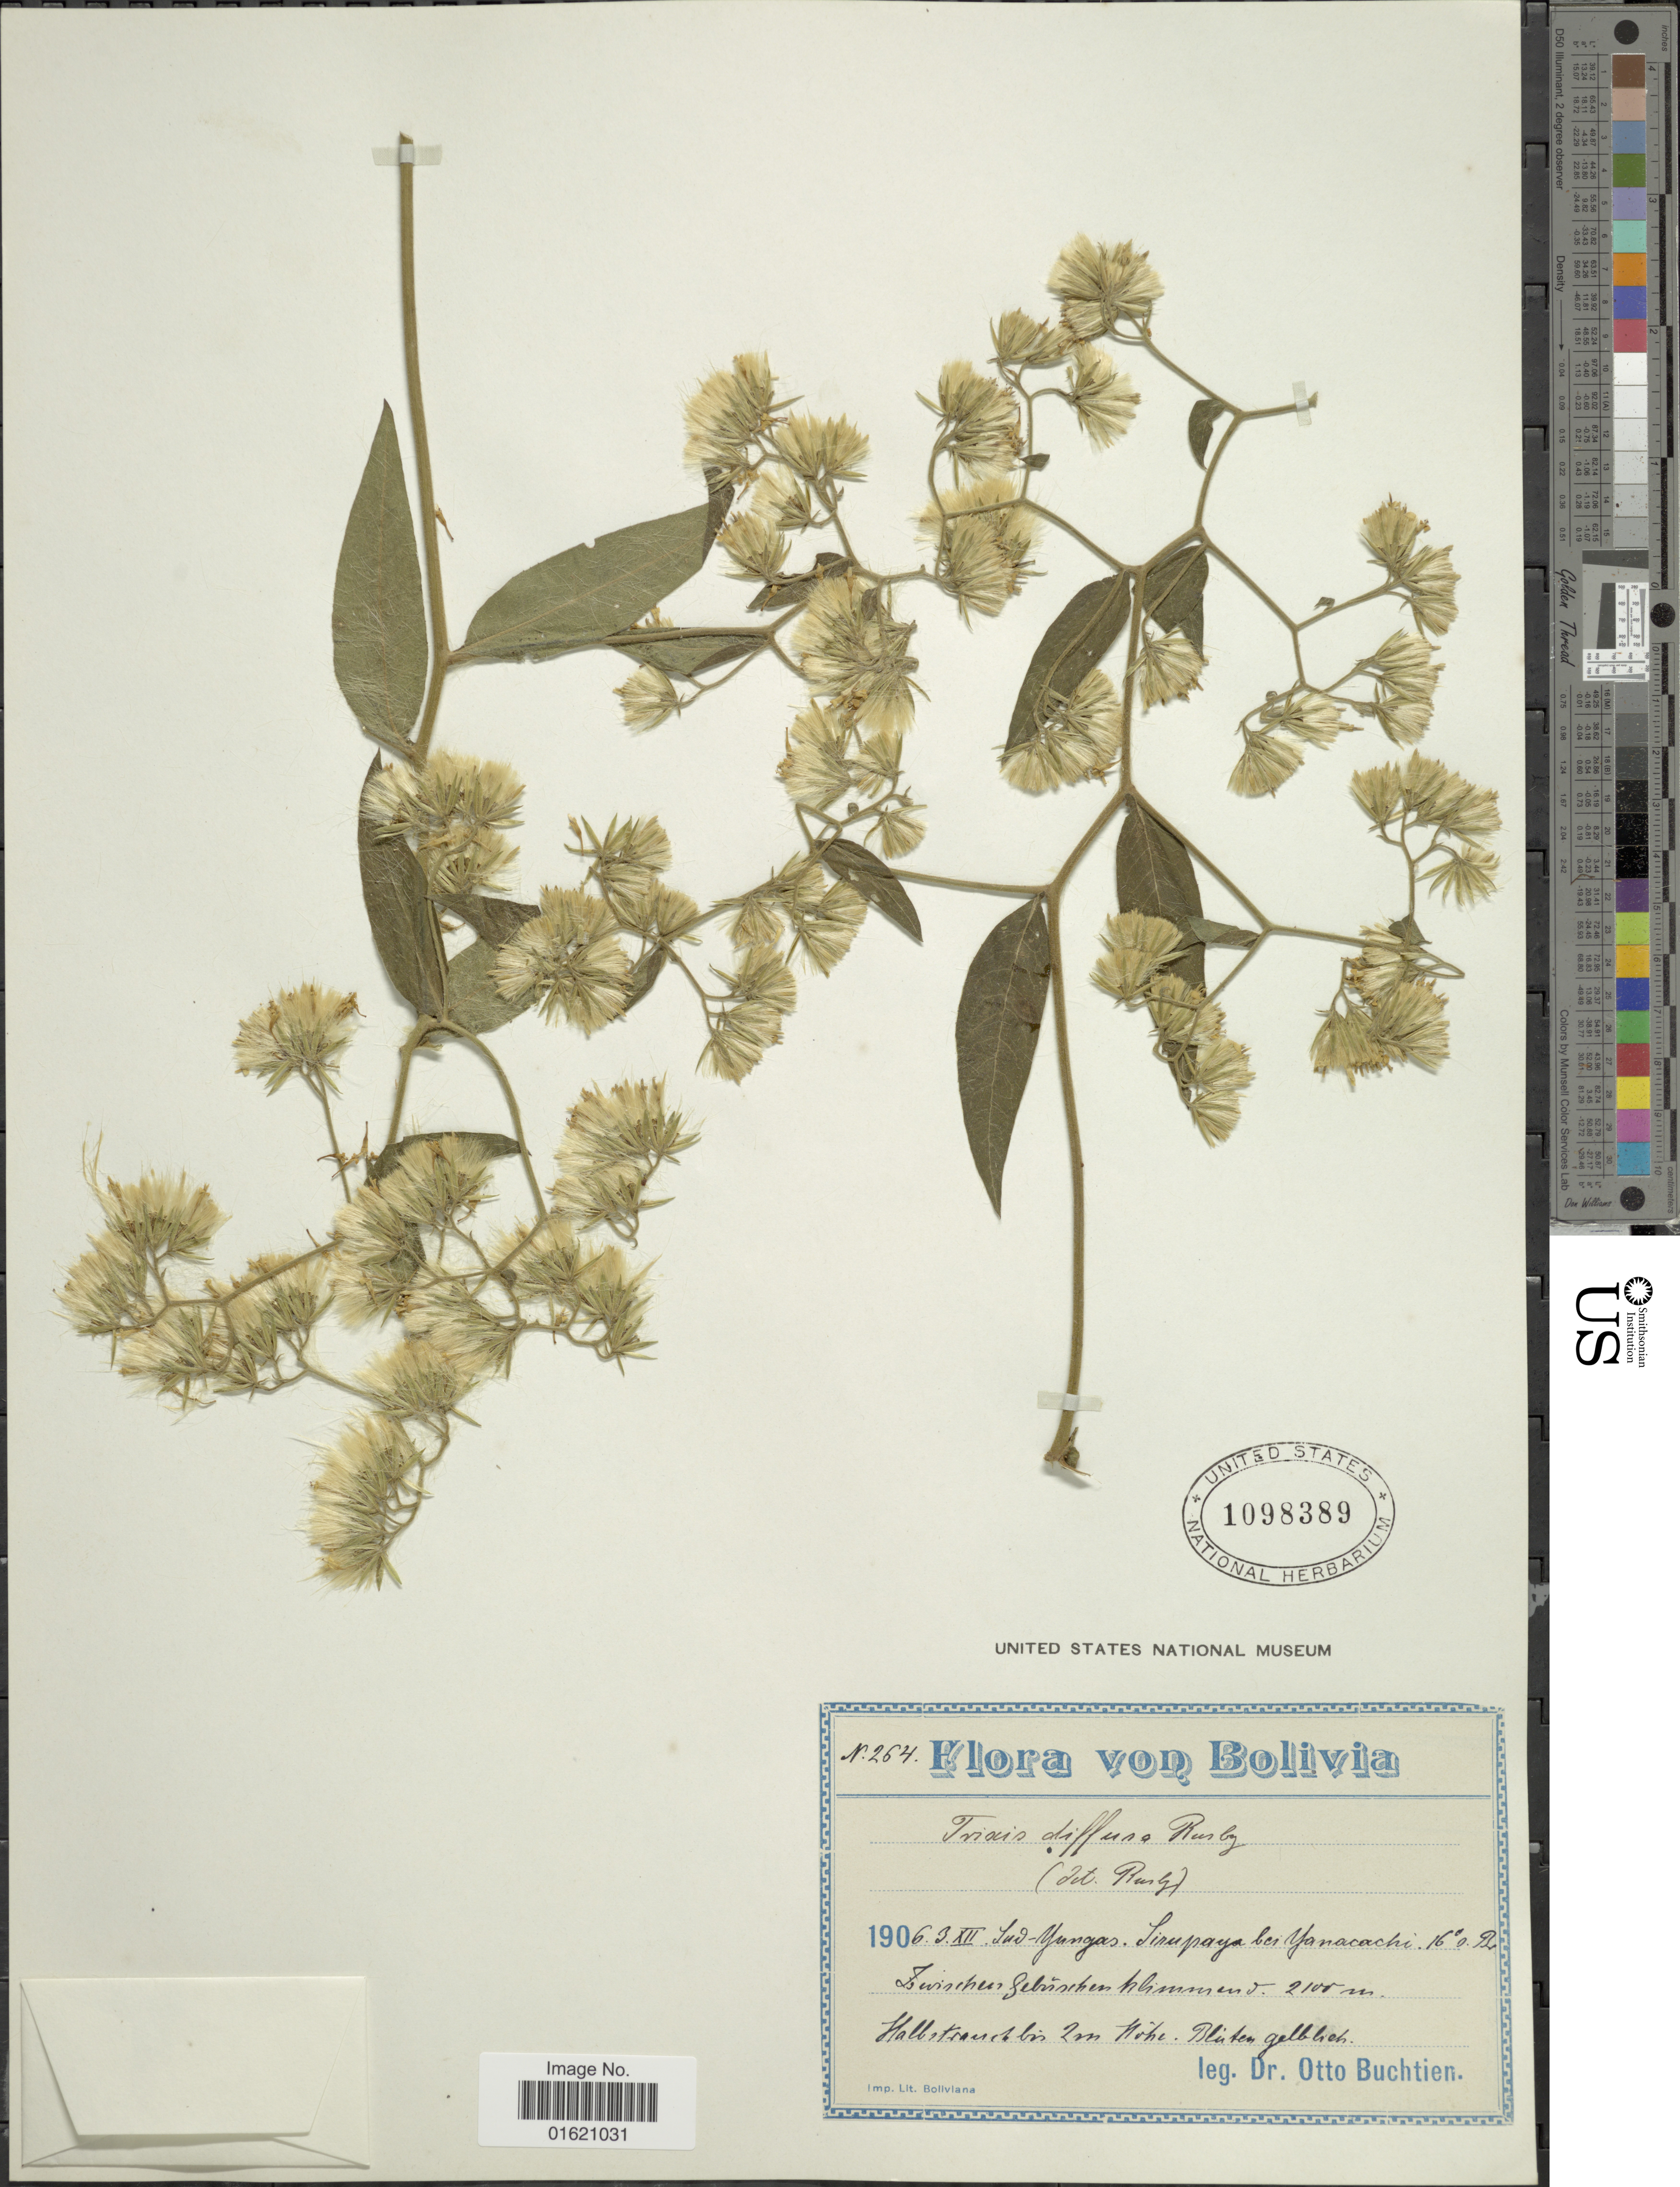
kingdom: Plantae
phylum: Tracheophyta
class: Magnoliopsida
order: Asterales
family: Asteraceae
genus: Trixis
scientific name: Trixis antimenorrhoea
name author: (Schrank) Mart. ex Kuntze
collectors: O. Buchtien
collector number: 264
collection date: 1906-12-03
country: Bolivia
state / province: La Paz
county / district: Sud Yungas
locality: Sud-Yungas, Yanacachi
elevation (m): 2100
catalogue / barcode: US 1098389